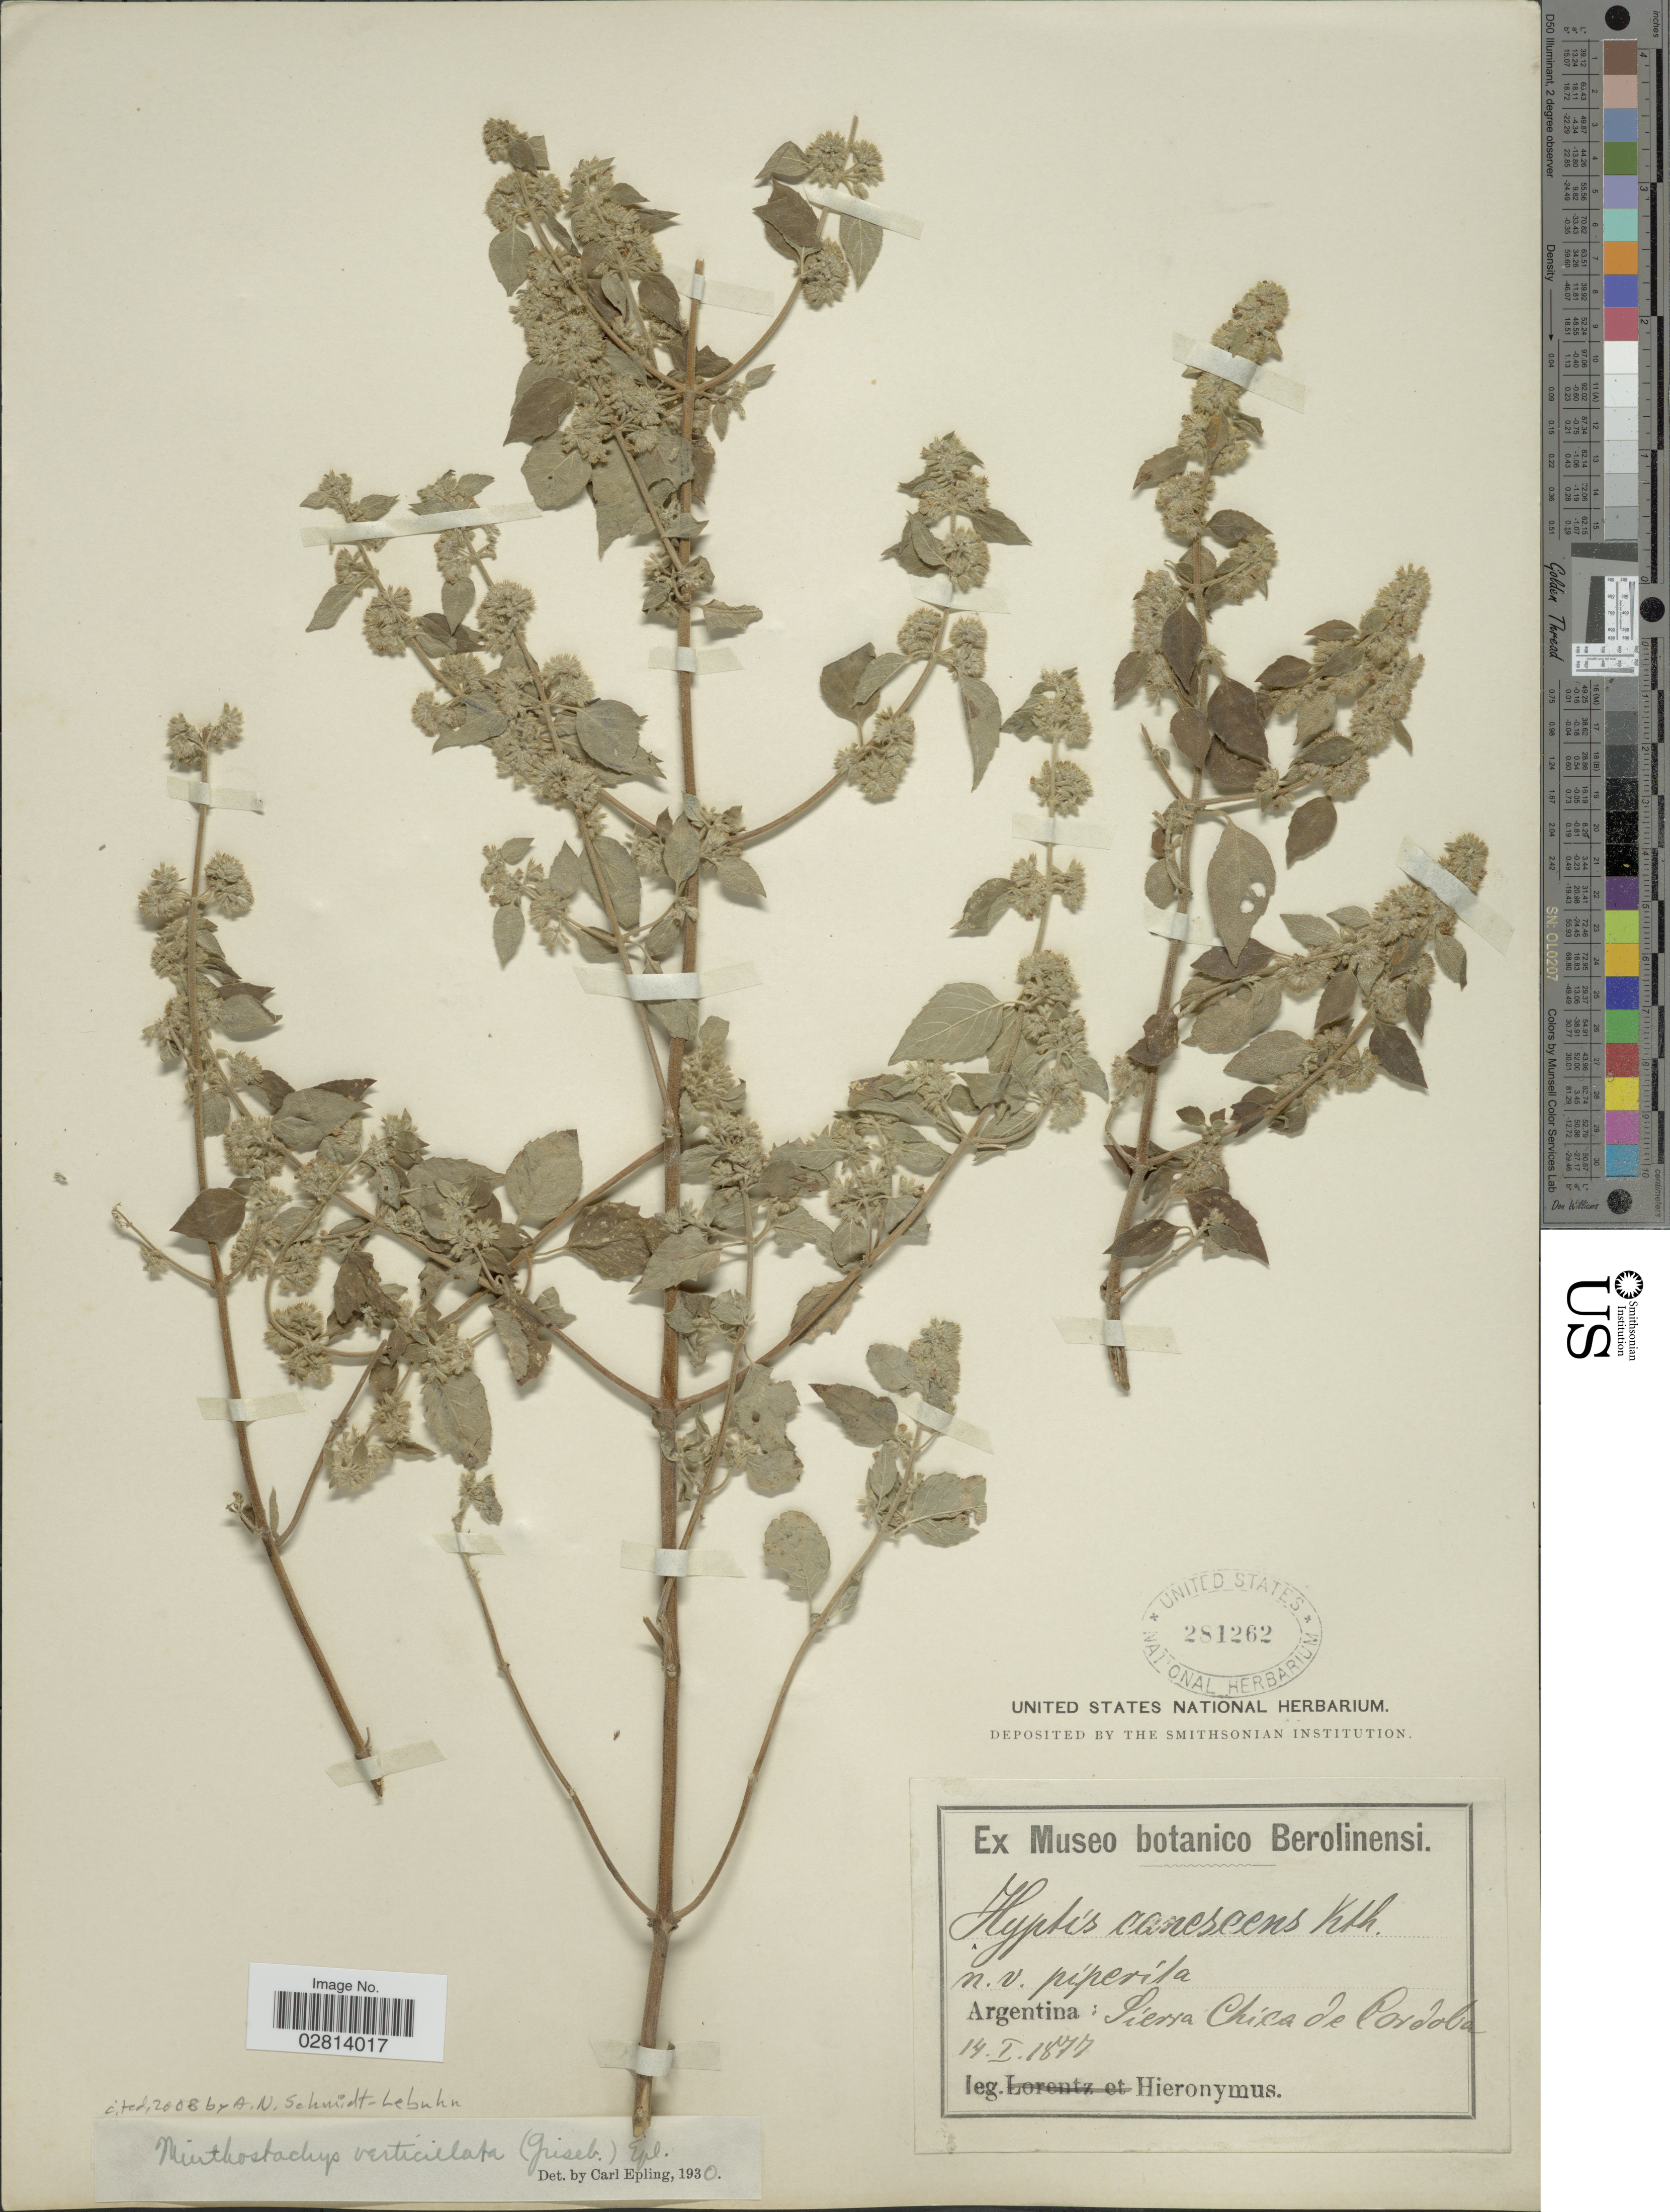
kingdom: Plantae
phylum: Tracheophyta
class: Magnoliopsida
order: Lamiales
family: Lamiaceae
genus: Minthostachys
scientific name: Minthostachys verticillata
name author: (Griseb.) Epling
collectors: -. Hieronymus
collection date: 1877-01-14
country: Argentina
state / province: Cordoba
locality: Sierra Chica de Cordoba.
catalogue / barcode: US 281262